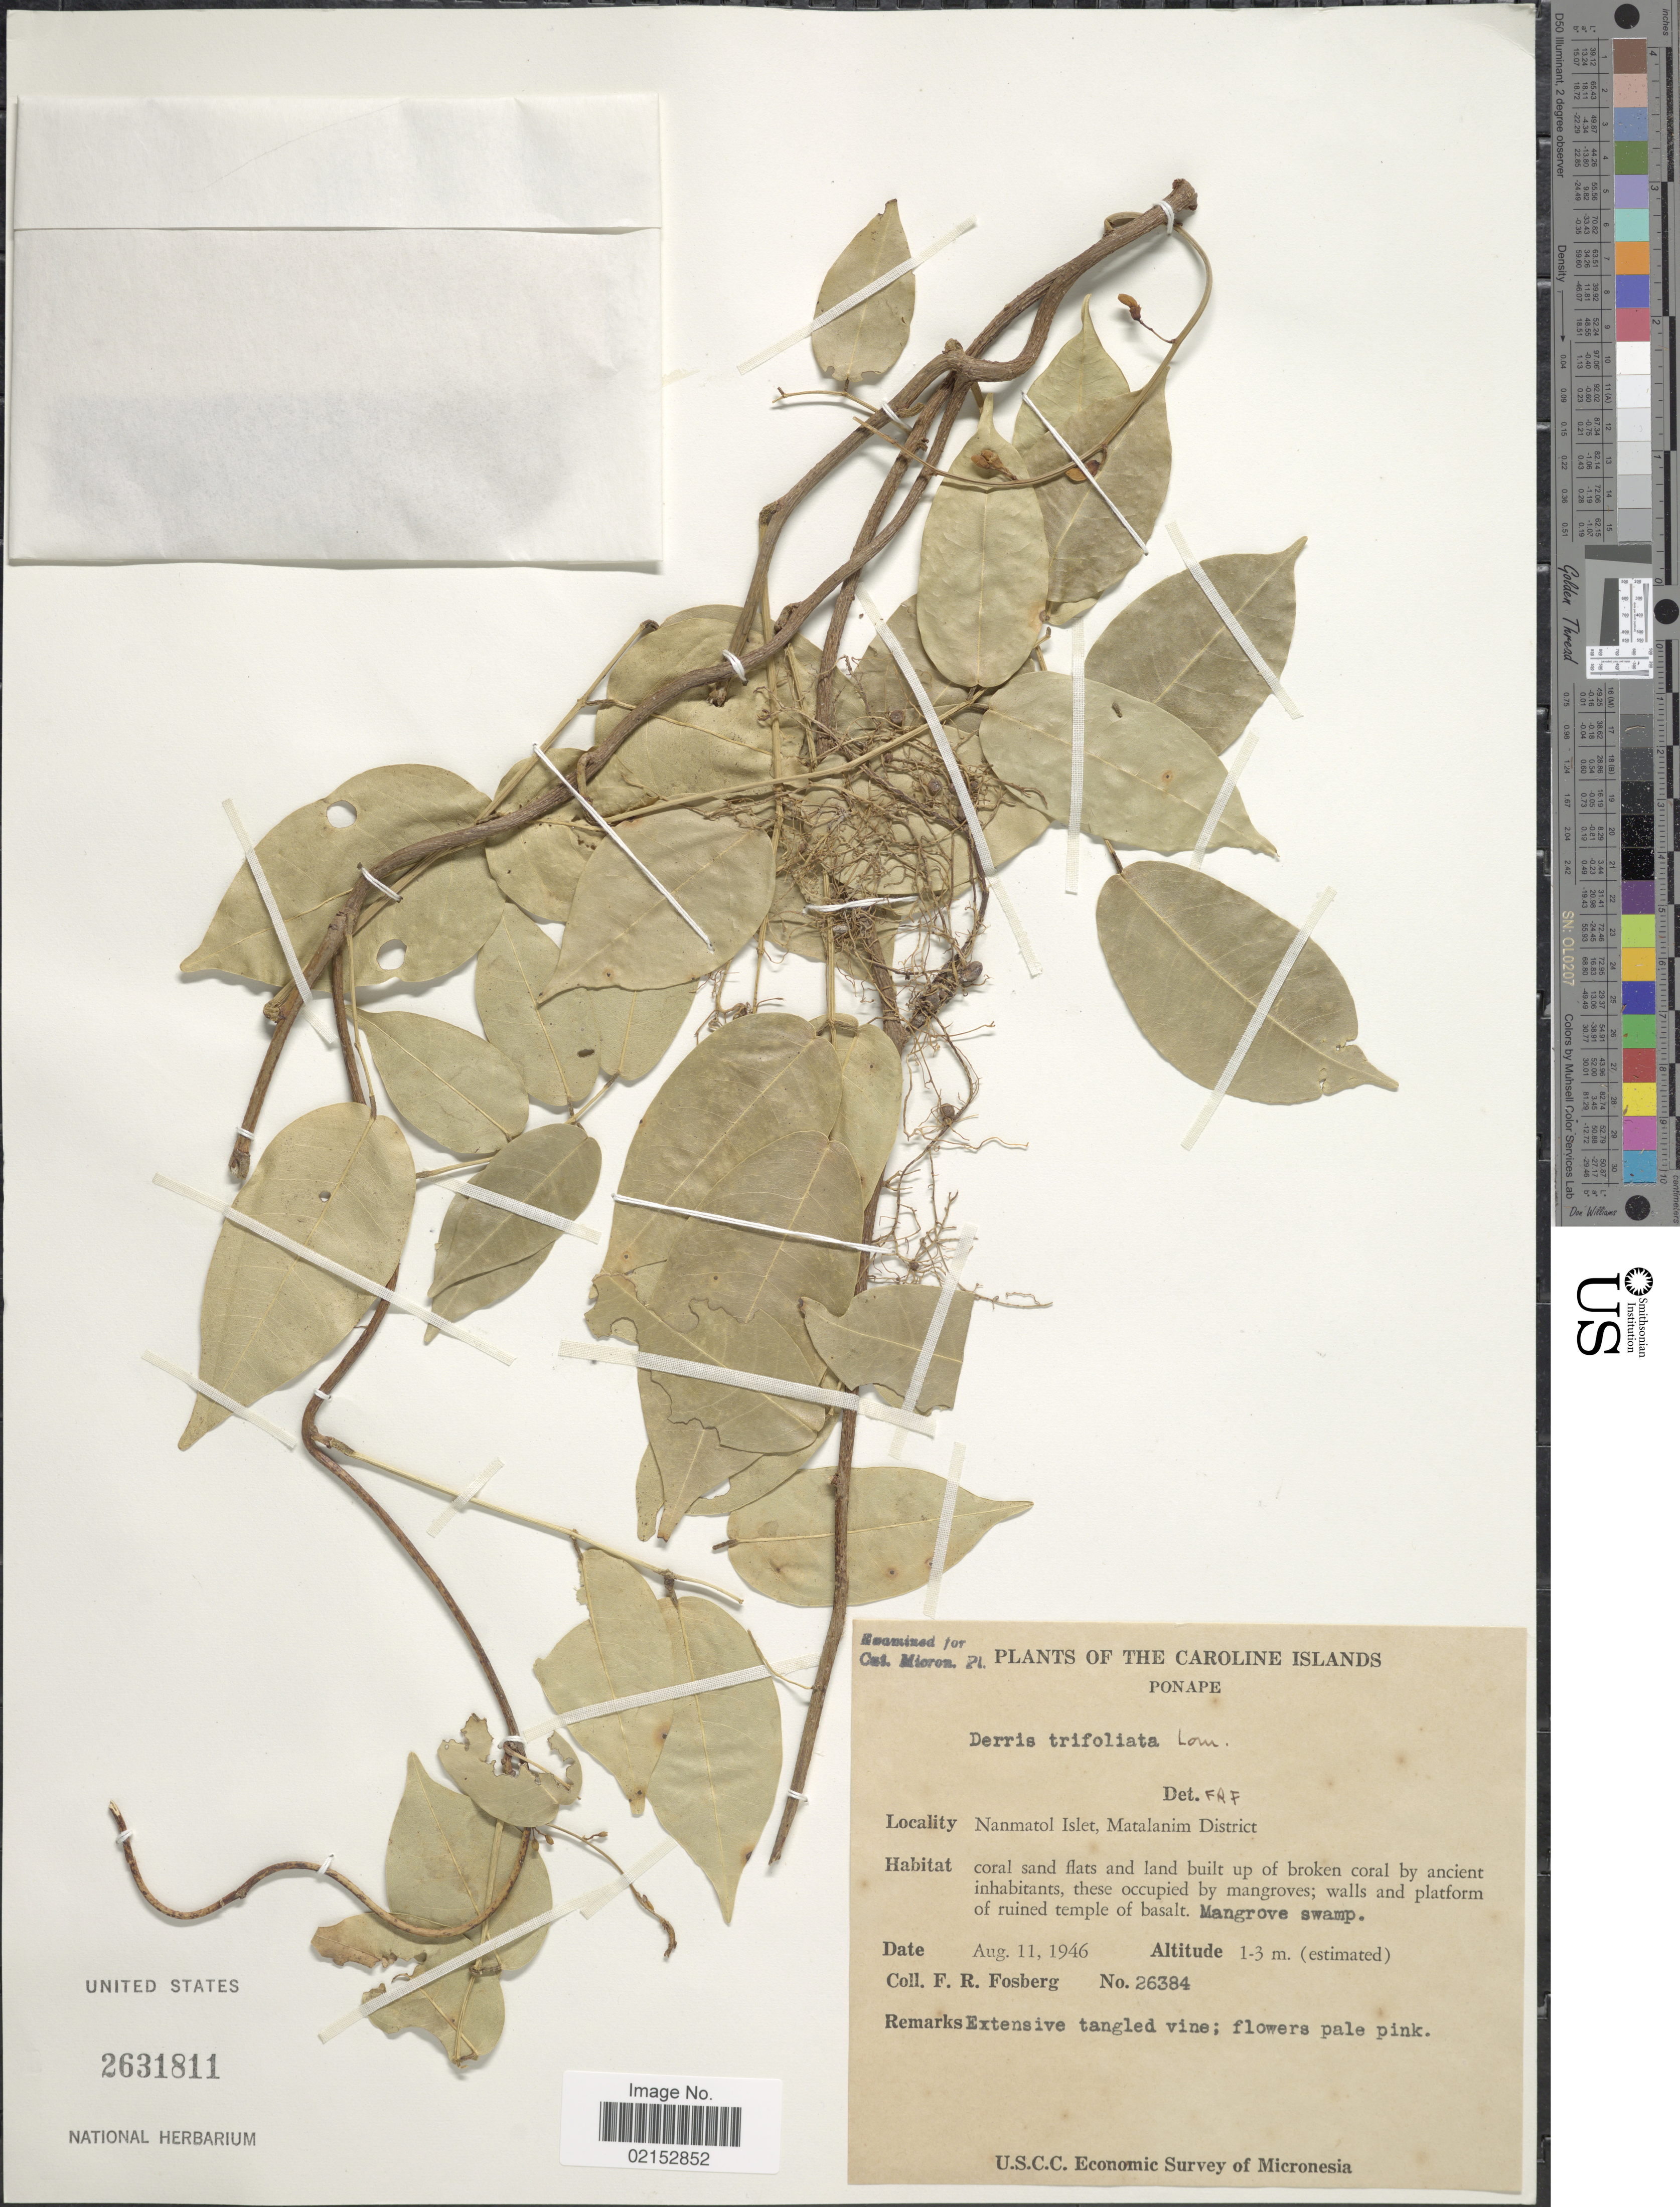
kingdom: Plantae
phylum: Tracheophyta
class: Magnoliopsida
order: Fabales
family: Fabaceae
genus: Derris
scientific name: Derris trifoliata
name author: Lour.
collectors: F. R. Fosberg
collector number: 26384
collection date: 1946-08-11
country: Micronesia, Federated States of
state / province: Pohnpei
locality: The Caroline Islands, Ponape, Nanmatol Islet, Matalanim District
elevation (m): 1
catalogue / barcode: US 2631811